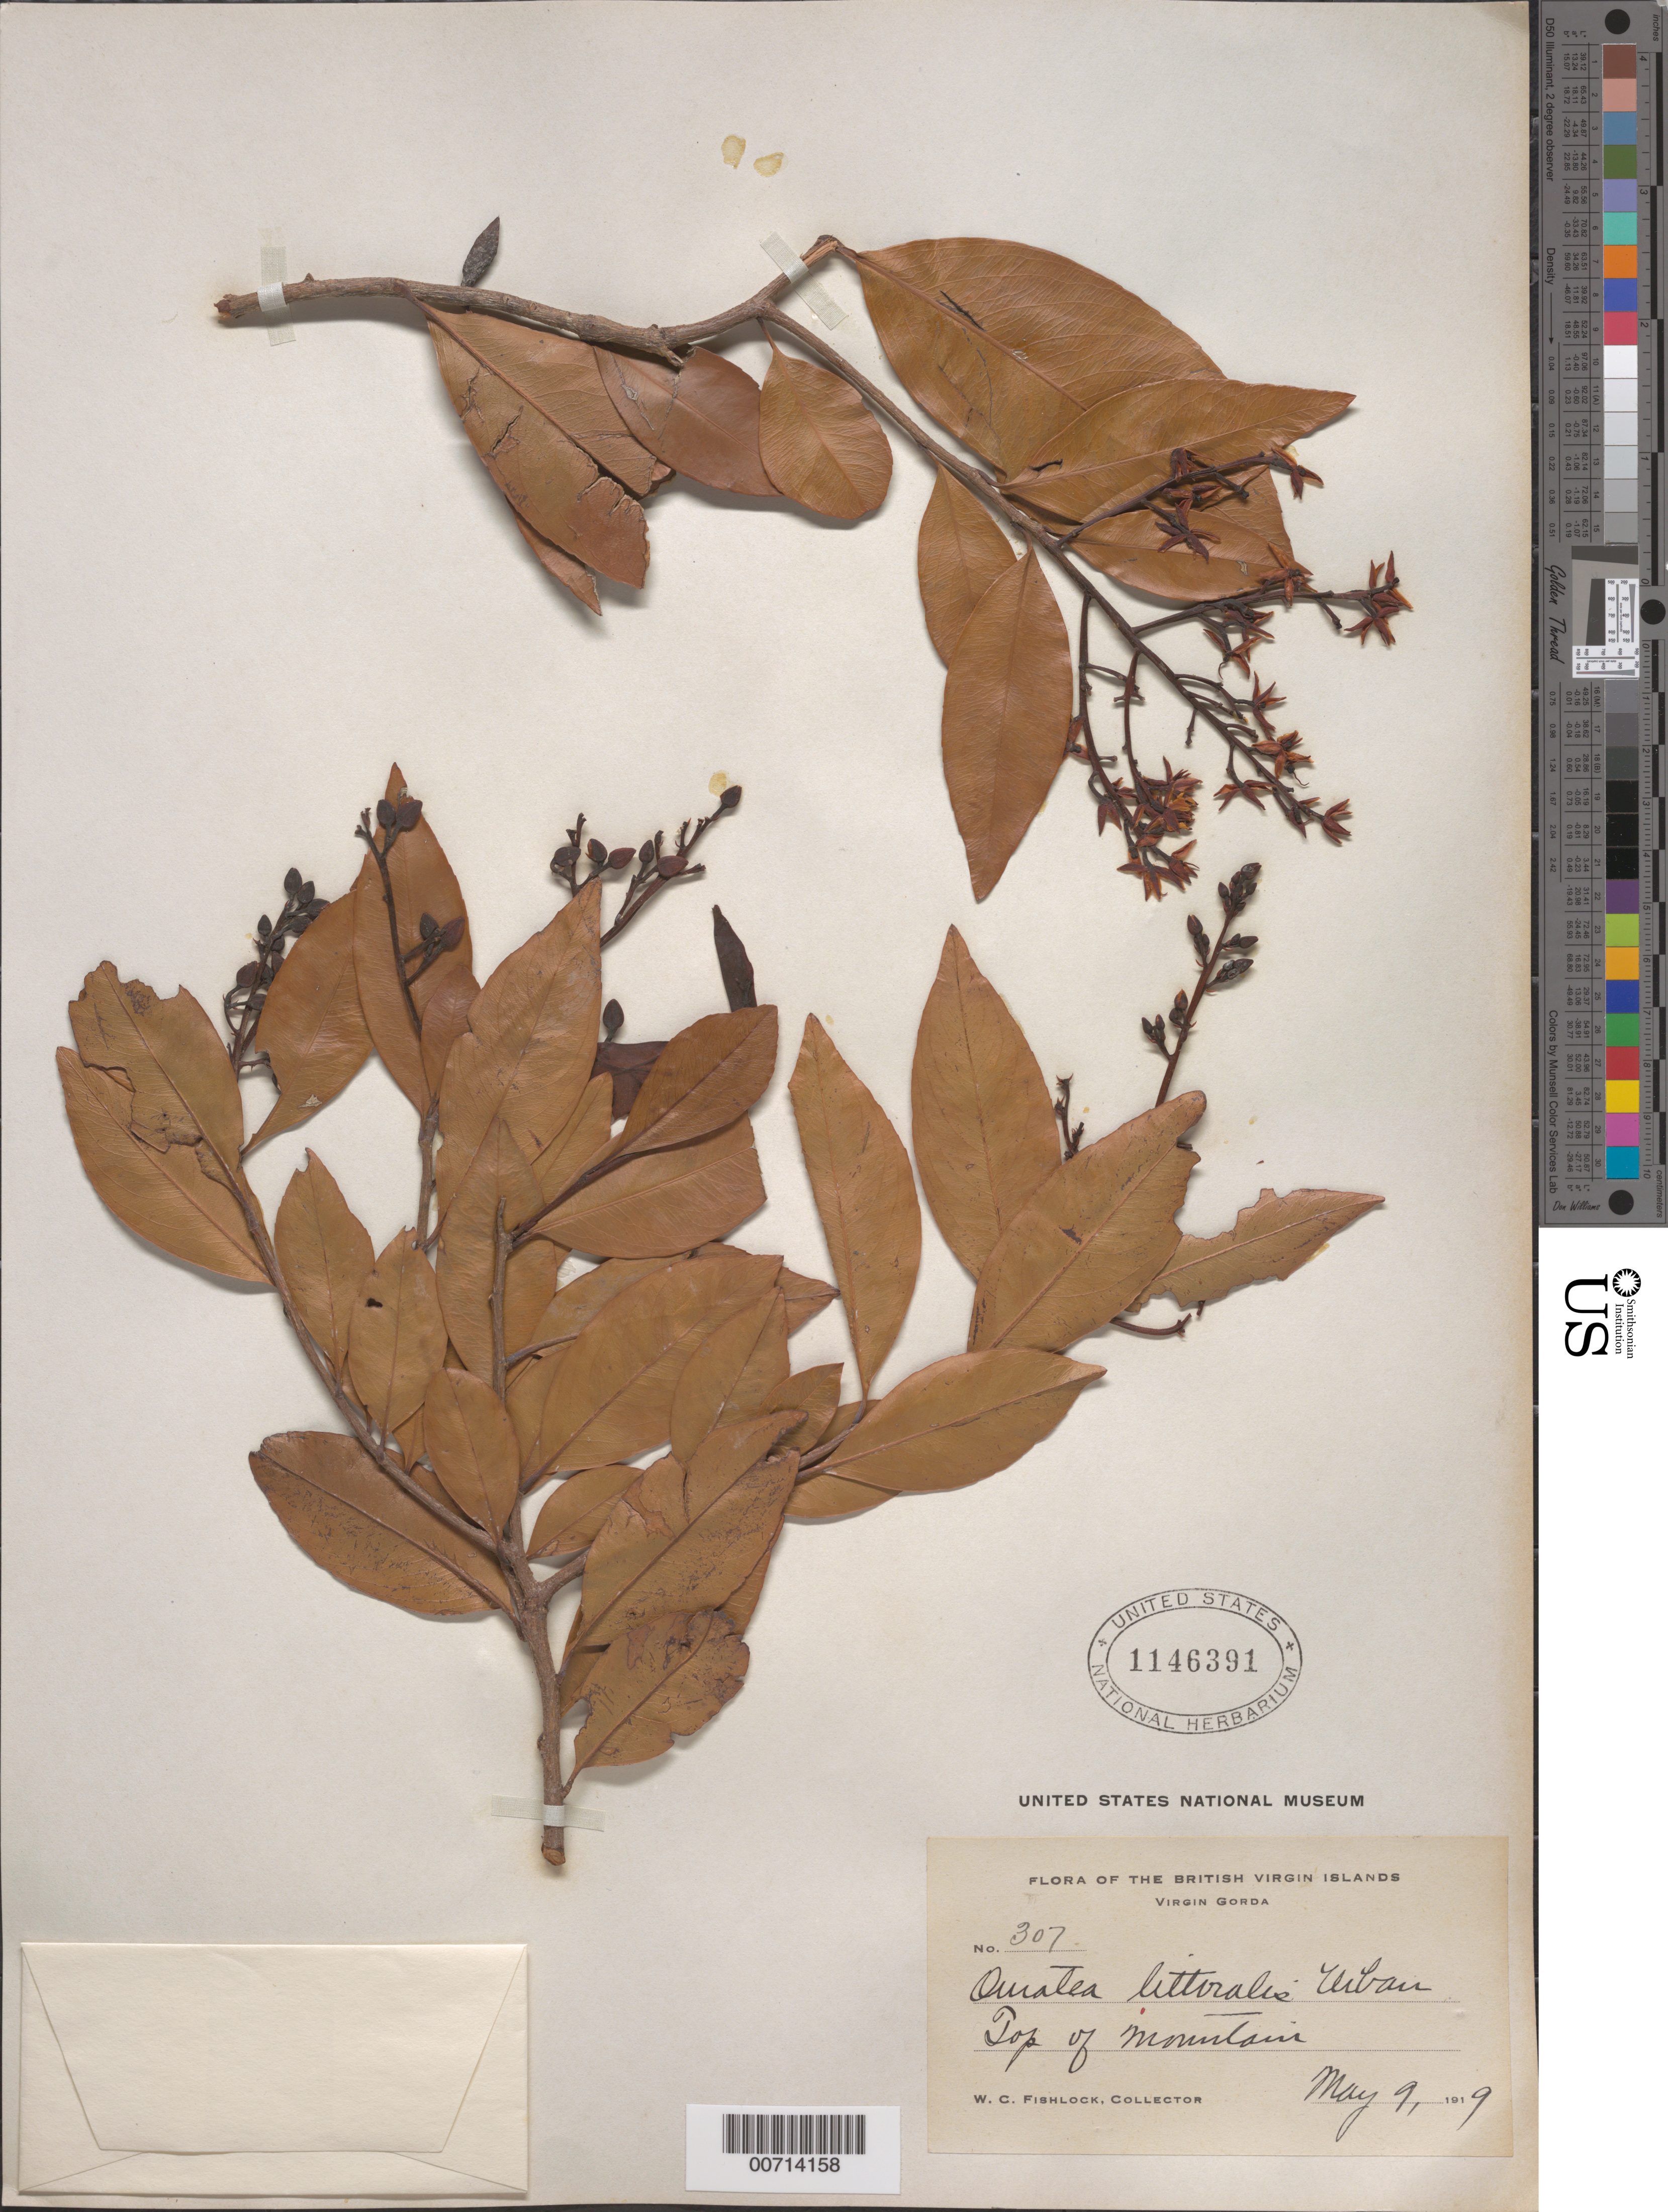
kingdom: Plantae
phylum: Tracheophyta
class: Magnoliopsida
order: Malpighiales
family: Ochnaceae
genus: Ouratea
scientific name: Ouratea littoralis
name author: Urb.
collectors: W. Fishlock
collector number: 307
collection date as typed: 09 May 1919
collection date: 1919-05-09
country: British Virgin Islands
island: Virgin Gorda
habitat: Top of mountains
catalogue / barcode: US 1146391